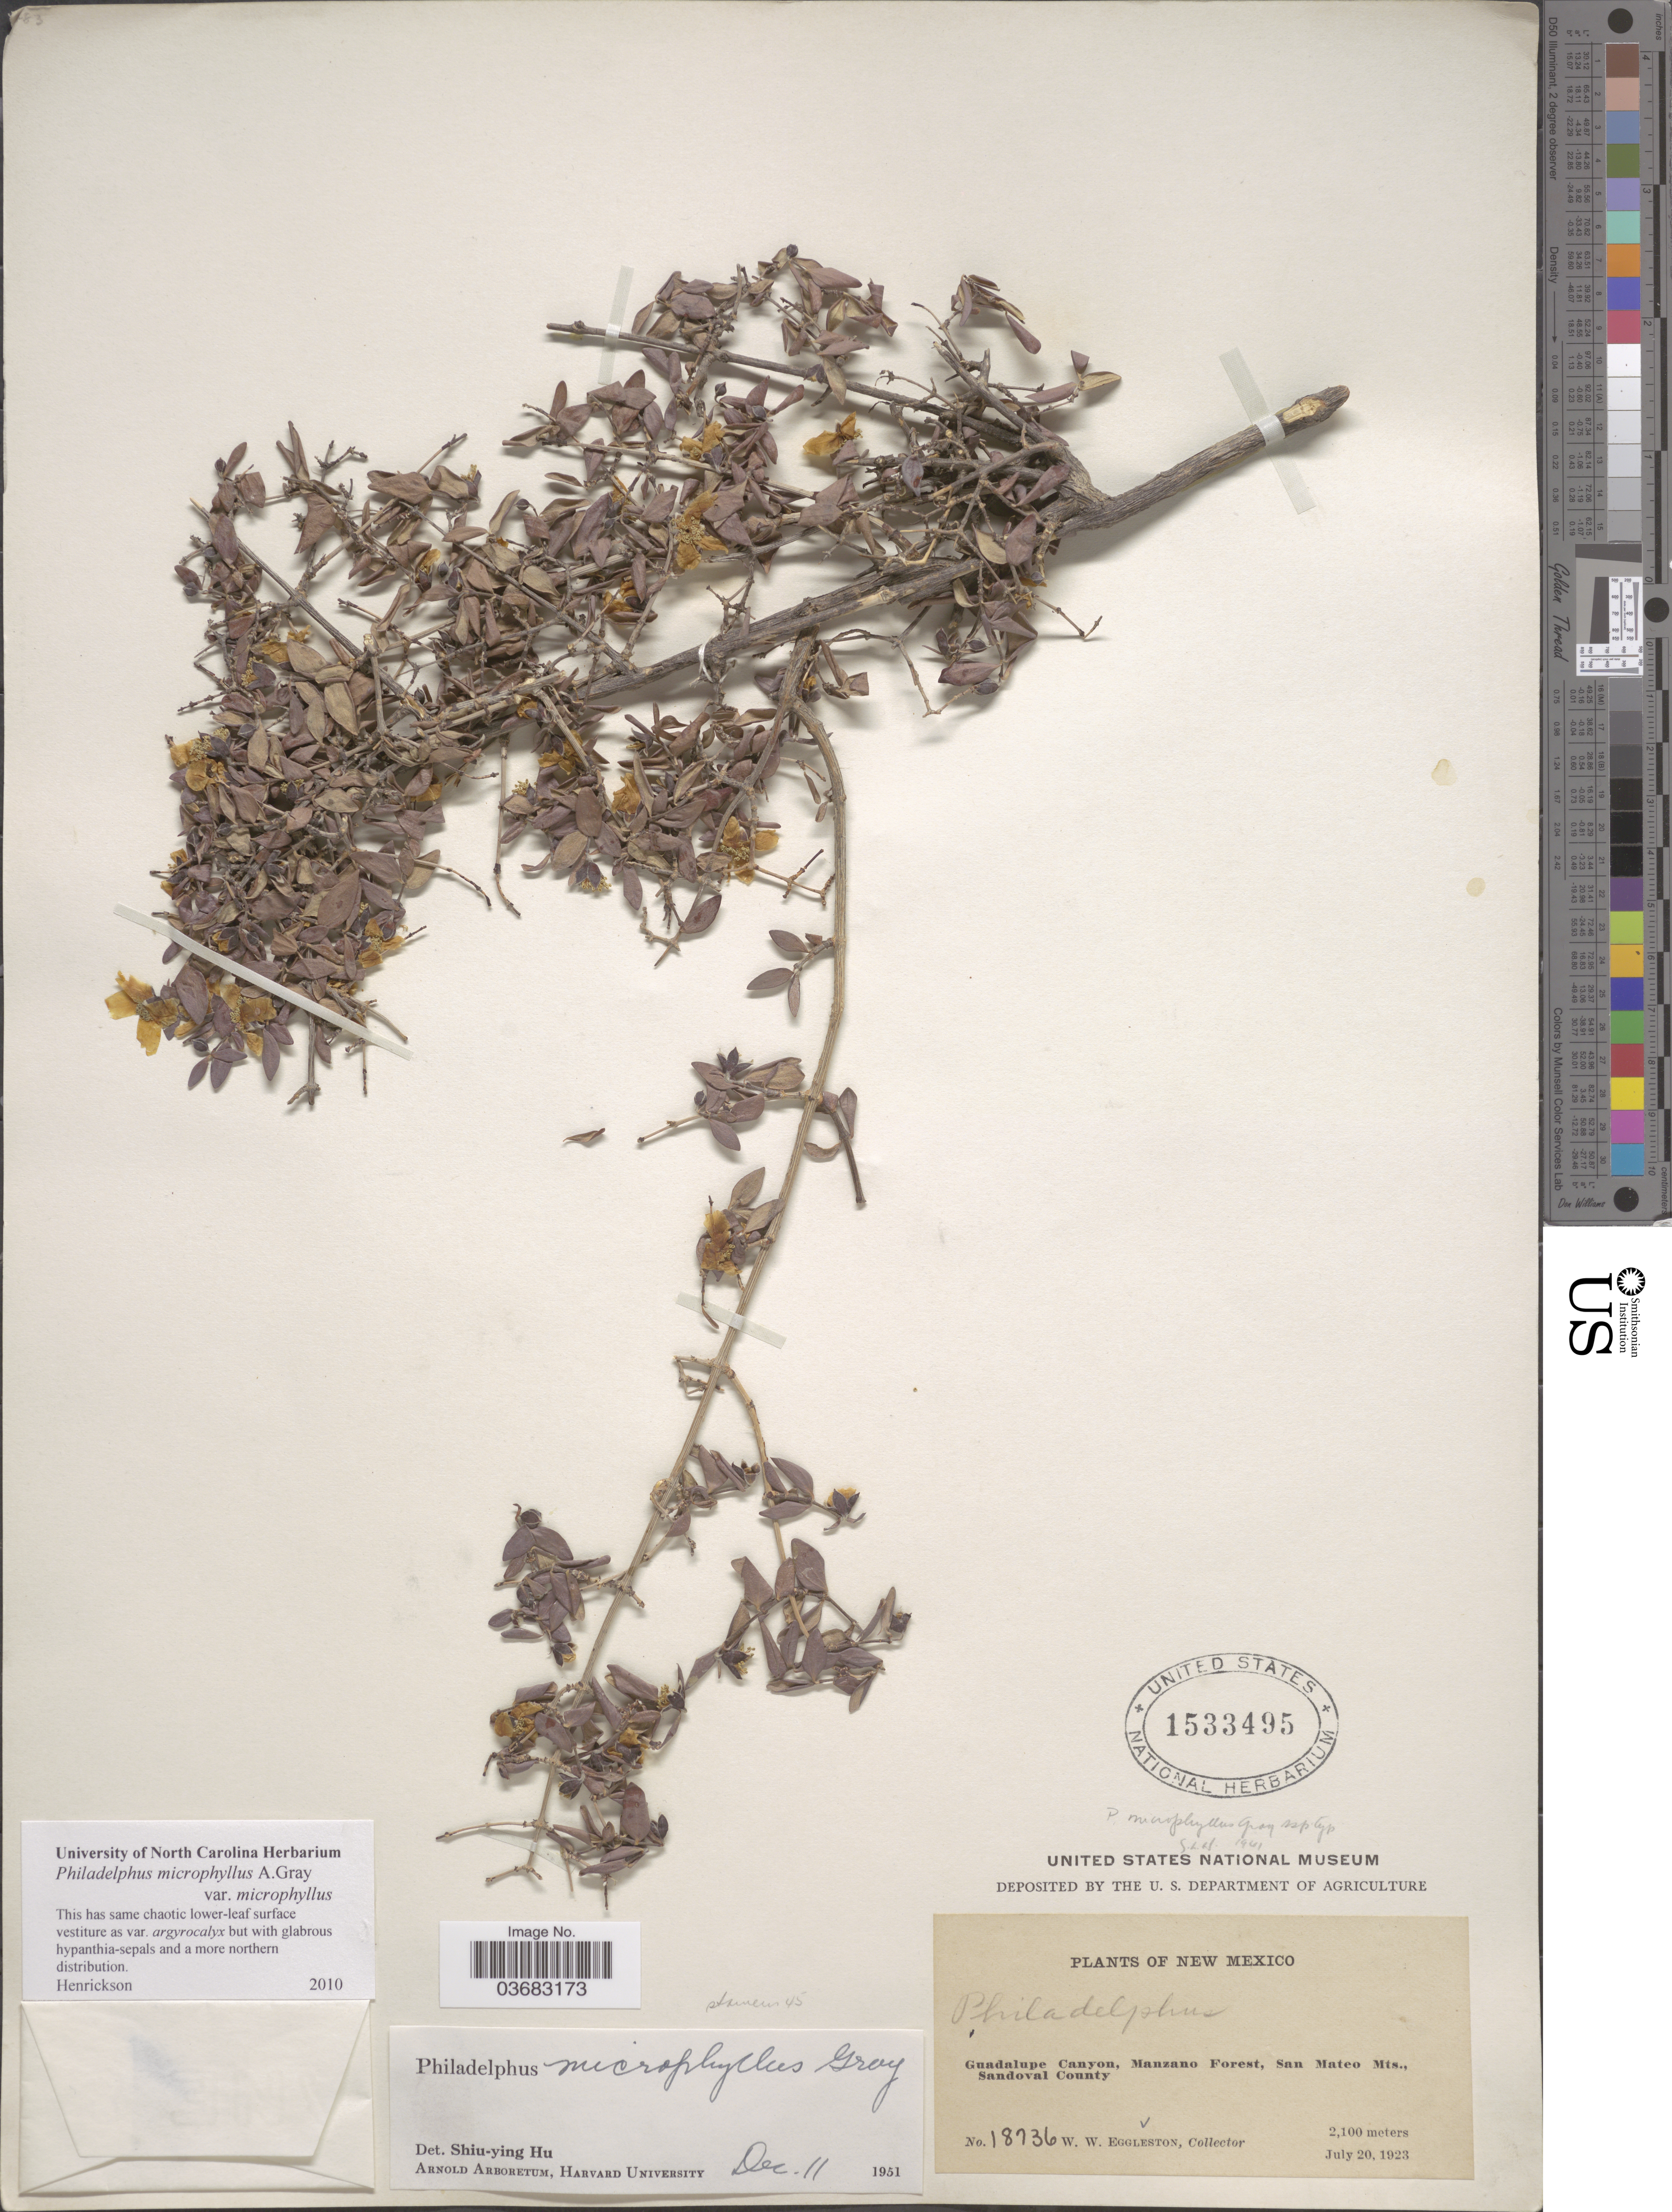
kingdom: Plantae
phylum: Tracheophyta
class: Magnoliopsida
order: Cornales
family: Hydrangeaceae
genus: Philadelphus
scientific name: Philadelphus microphyllus var. microphyllus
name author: A. Gray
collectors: W. W. Eggleston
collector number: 18736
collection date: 1923-07-20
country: United States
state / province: New Mexico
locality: Guadalupe Canyon, Manzano Forest, San Mateo Mts., Sandoval County.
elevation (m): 2100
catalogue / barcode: US 1533495